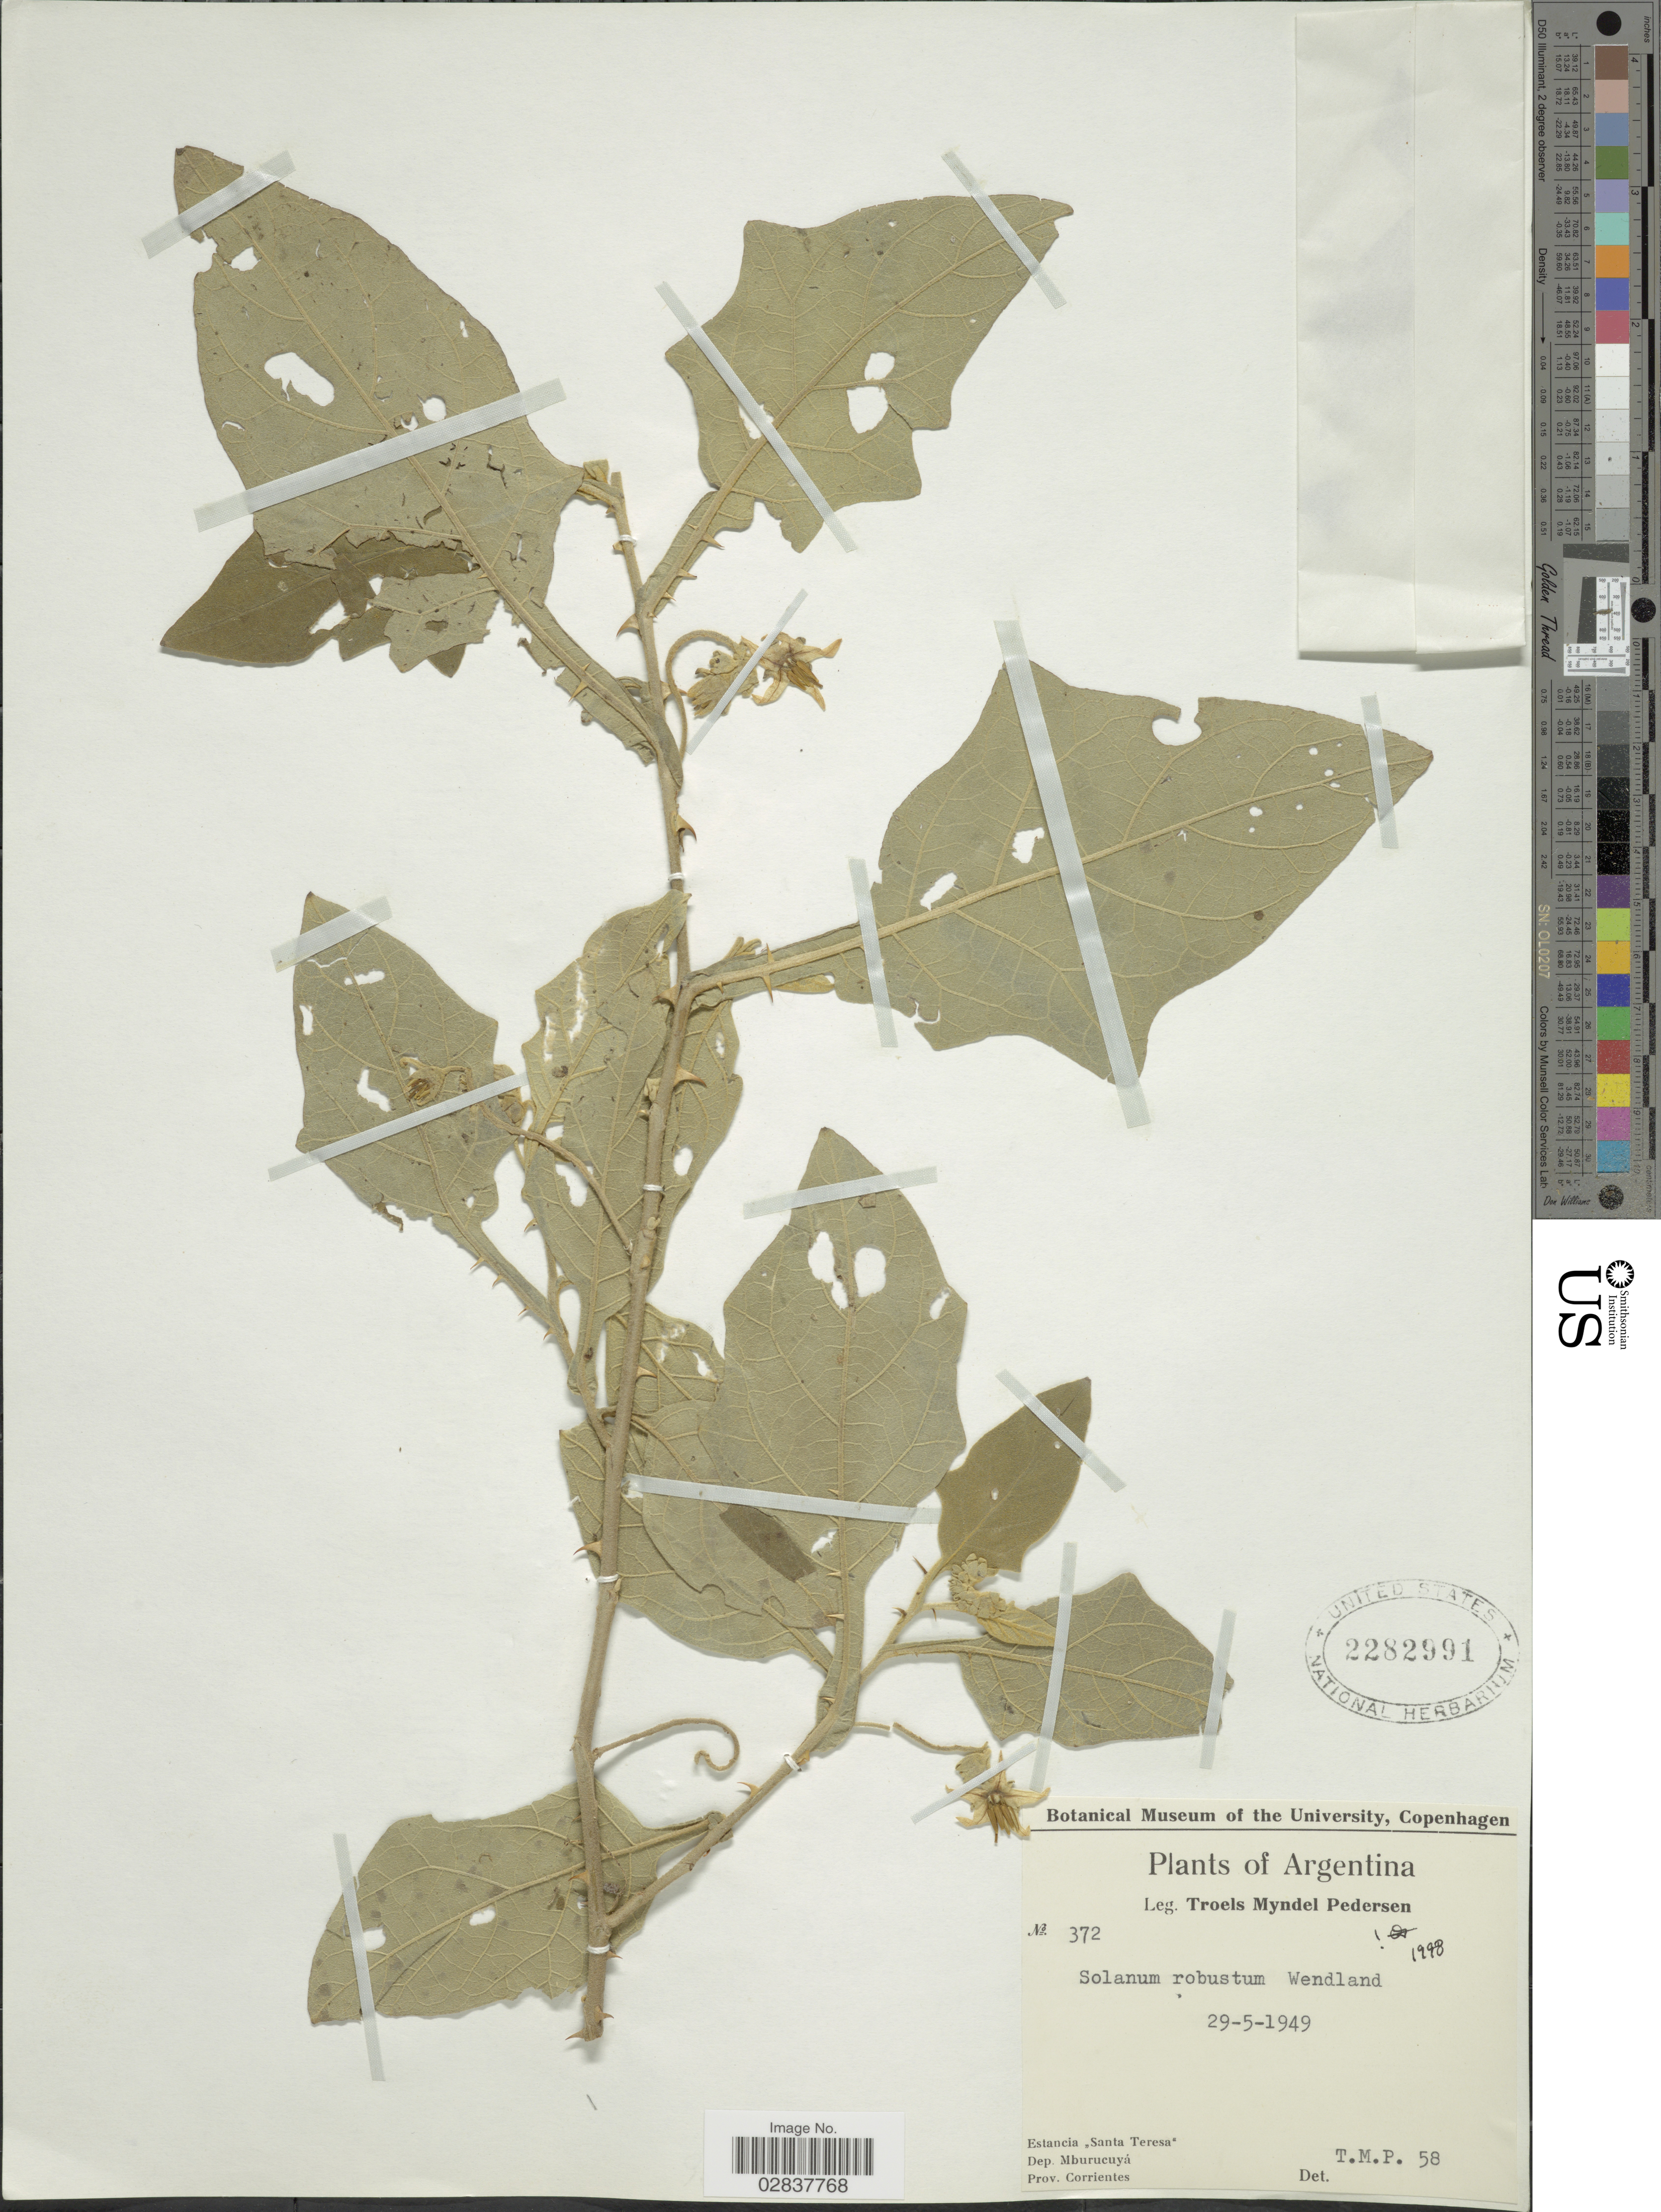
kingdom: Plantae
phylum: Tracheophyta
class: Magnoliopsida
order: Solanales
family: Solanaceae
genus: Solanum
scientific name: Solanum robustum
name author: H. Wendl.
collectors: T. Pederson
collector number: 372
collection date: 1949-05-29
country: Argentina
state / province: Corrientes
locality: Estancia "Santa Teresa". Dep. Mburucuyá.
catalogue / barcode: US 2282991